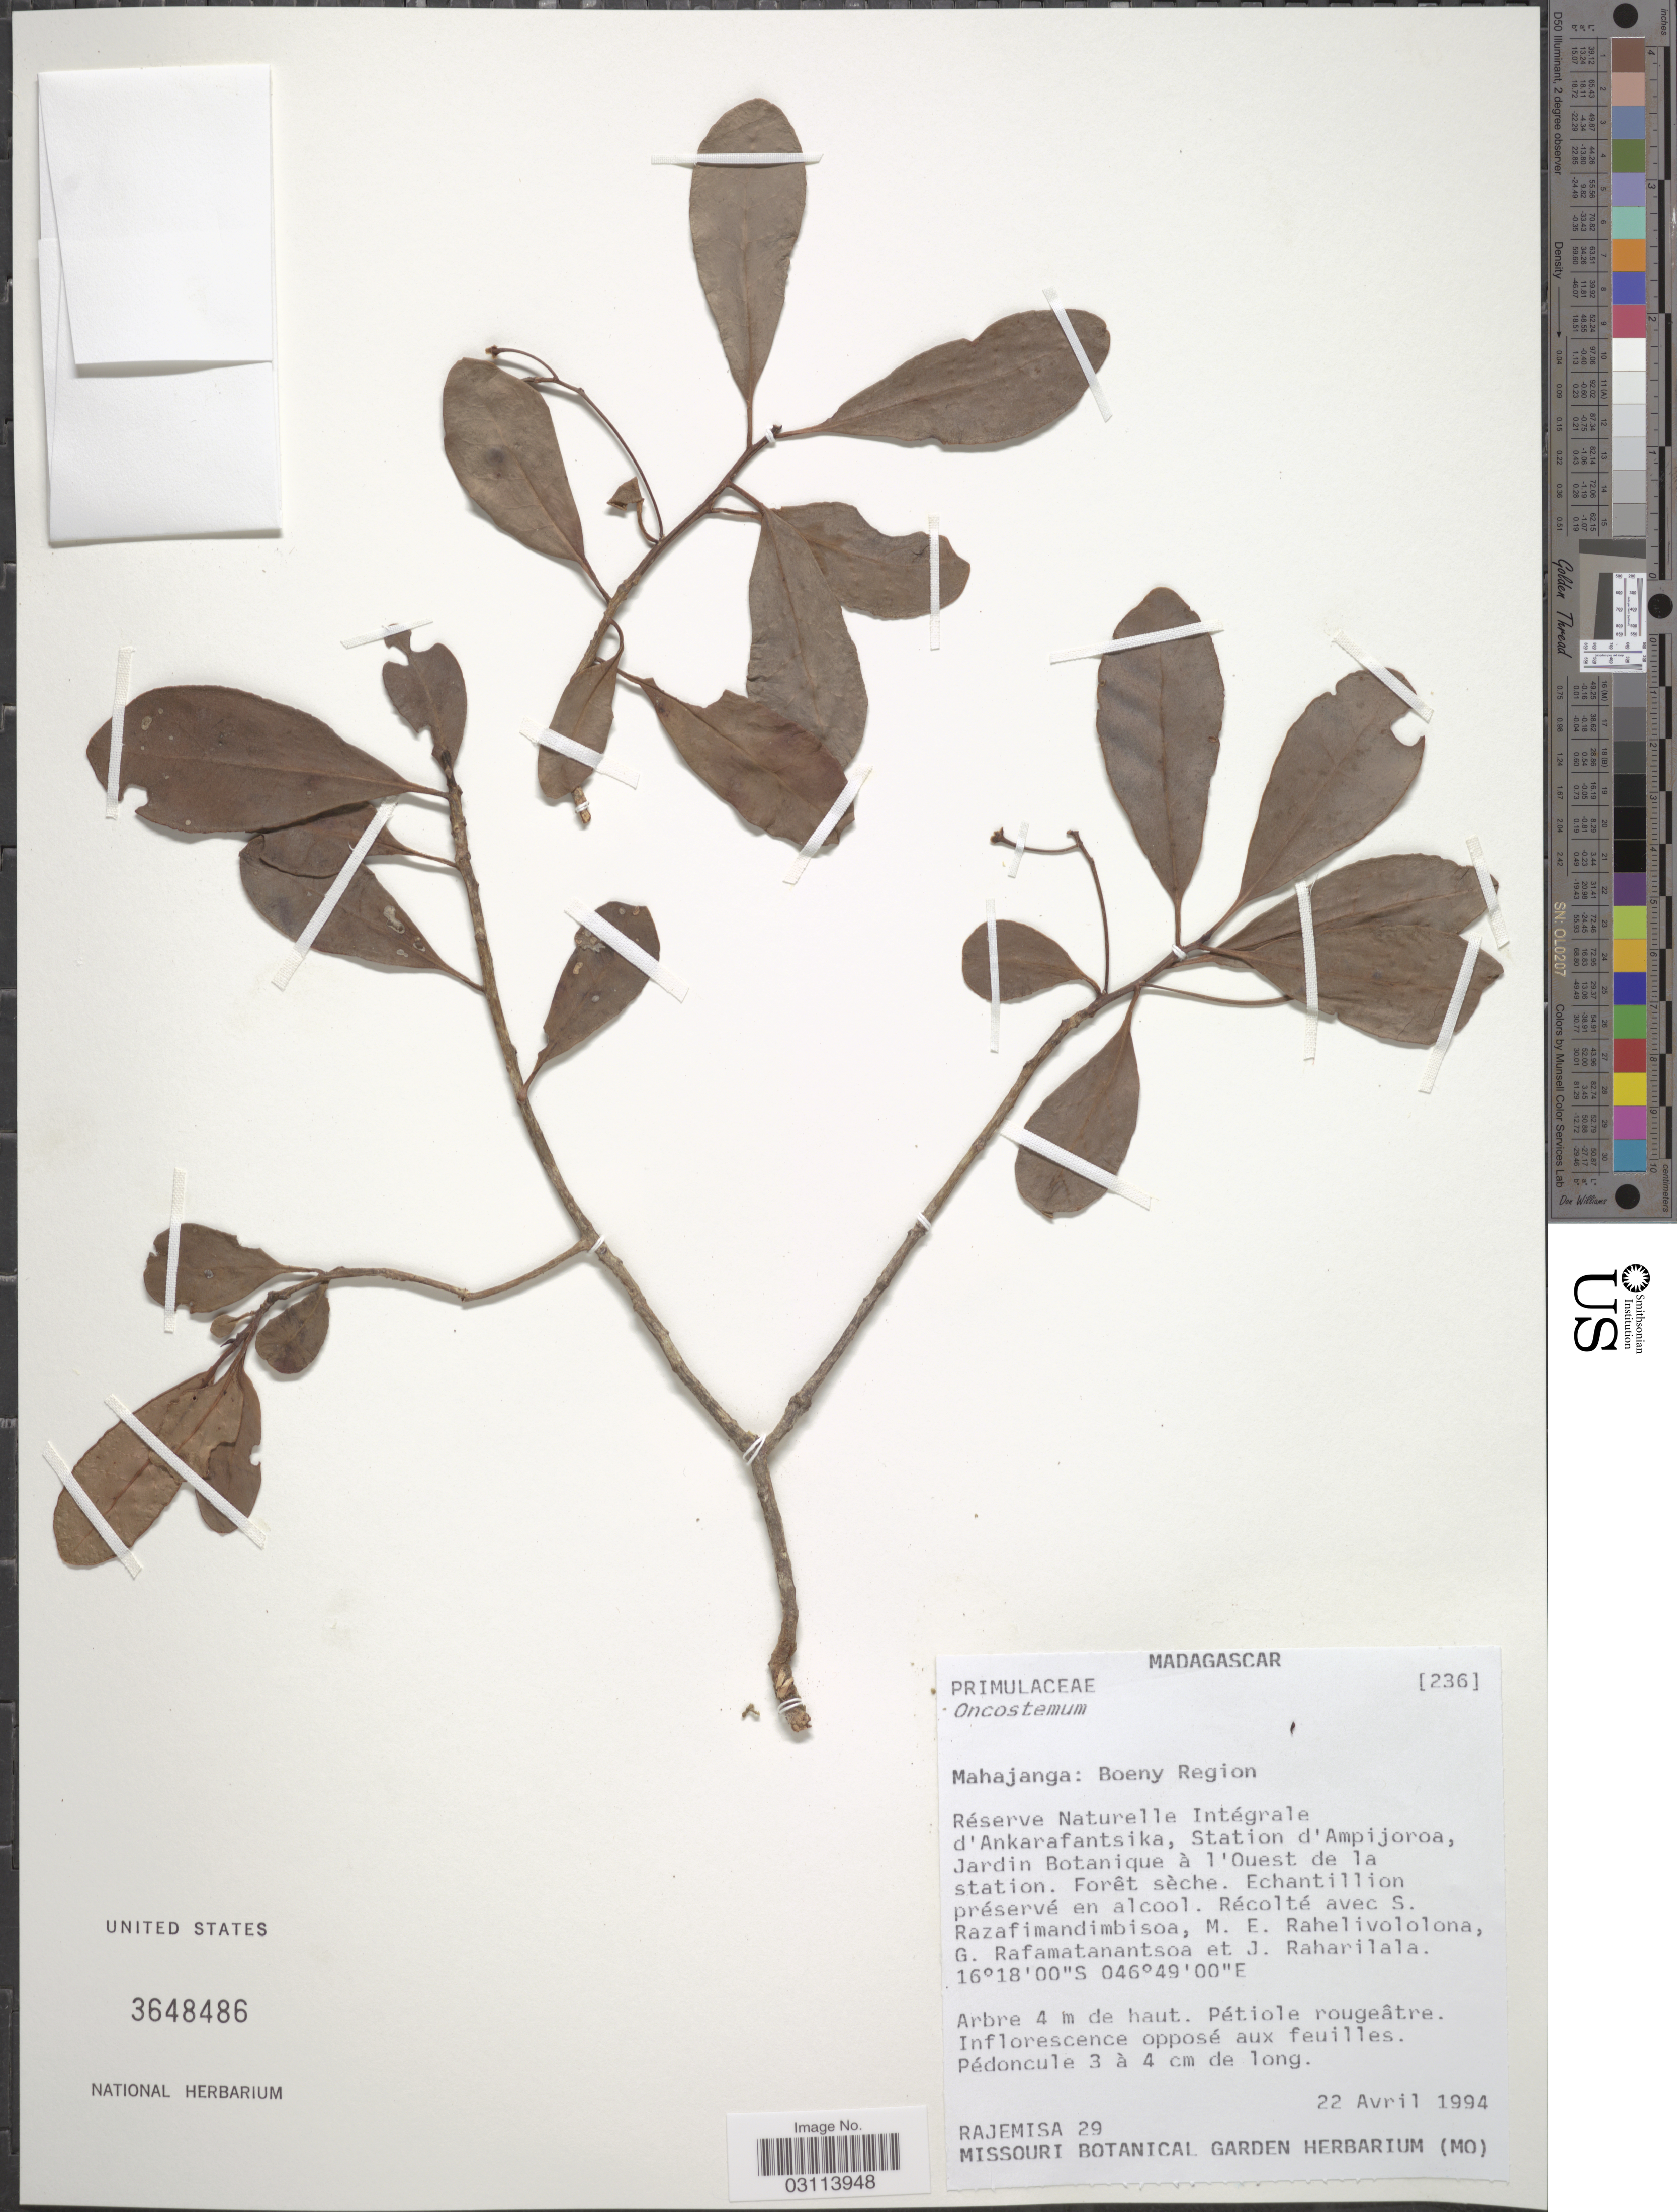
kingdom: Plantae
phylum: Tracheophyta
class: Magnoliopsida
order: Ericales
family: Primulaceae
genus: Oncostemon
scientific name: Oncostemon sp.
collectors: -. Rajemisa, S. Razafimandimbisoa, M. Rahelivololona, G. Rafamatanantsoa & J. I. Raharilala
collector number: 29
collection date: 1994-04-22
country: Madagascar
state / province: Boeny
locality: Boeny Region. Réserve Naturelle Intégrale d'Ankarafantsika, Station d'Ampijoroa, Jardin Botanique à l'Ouest de la station.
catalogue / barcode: US 3648486